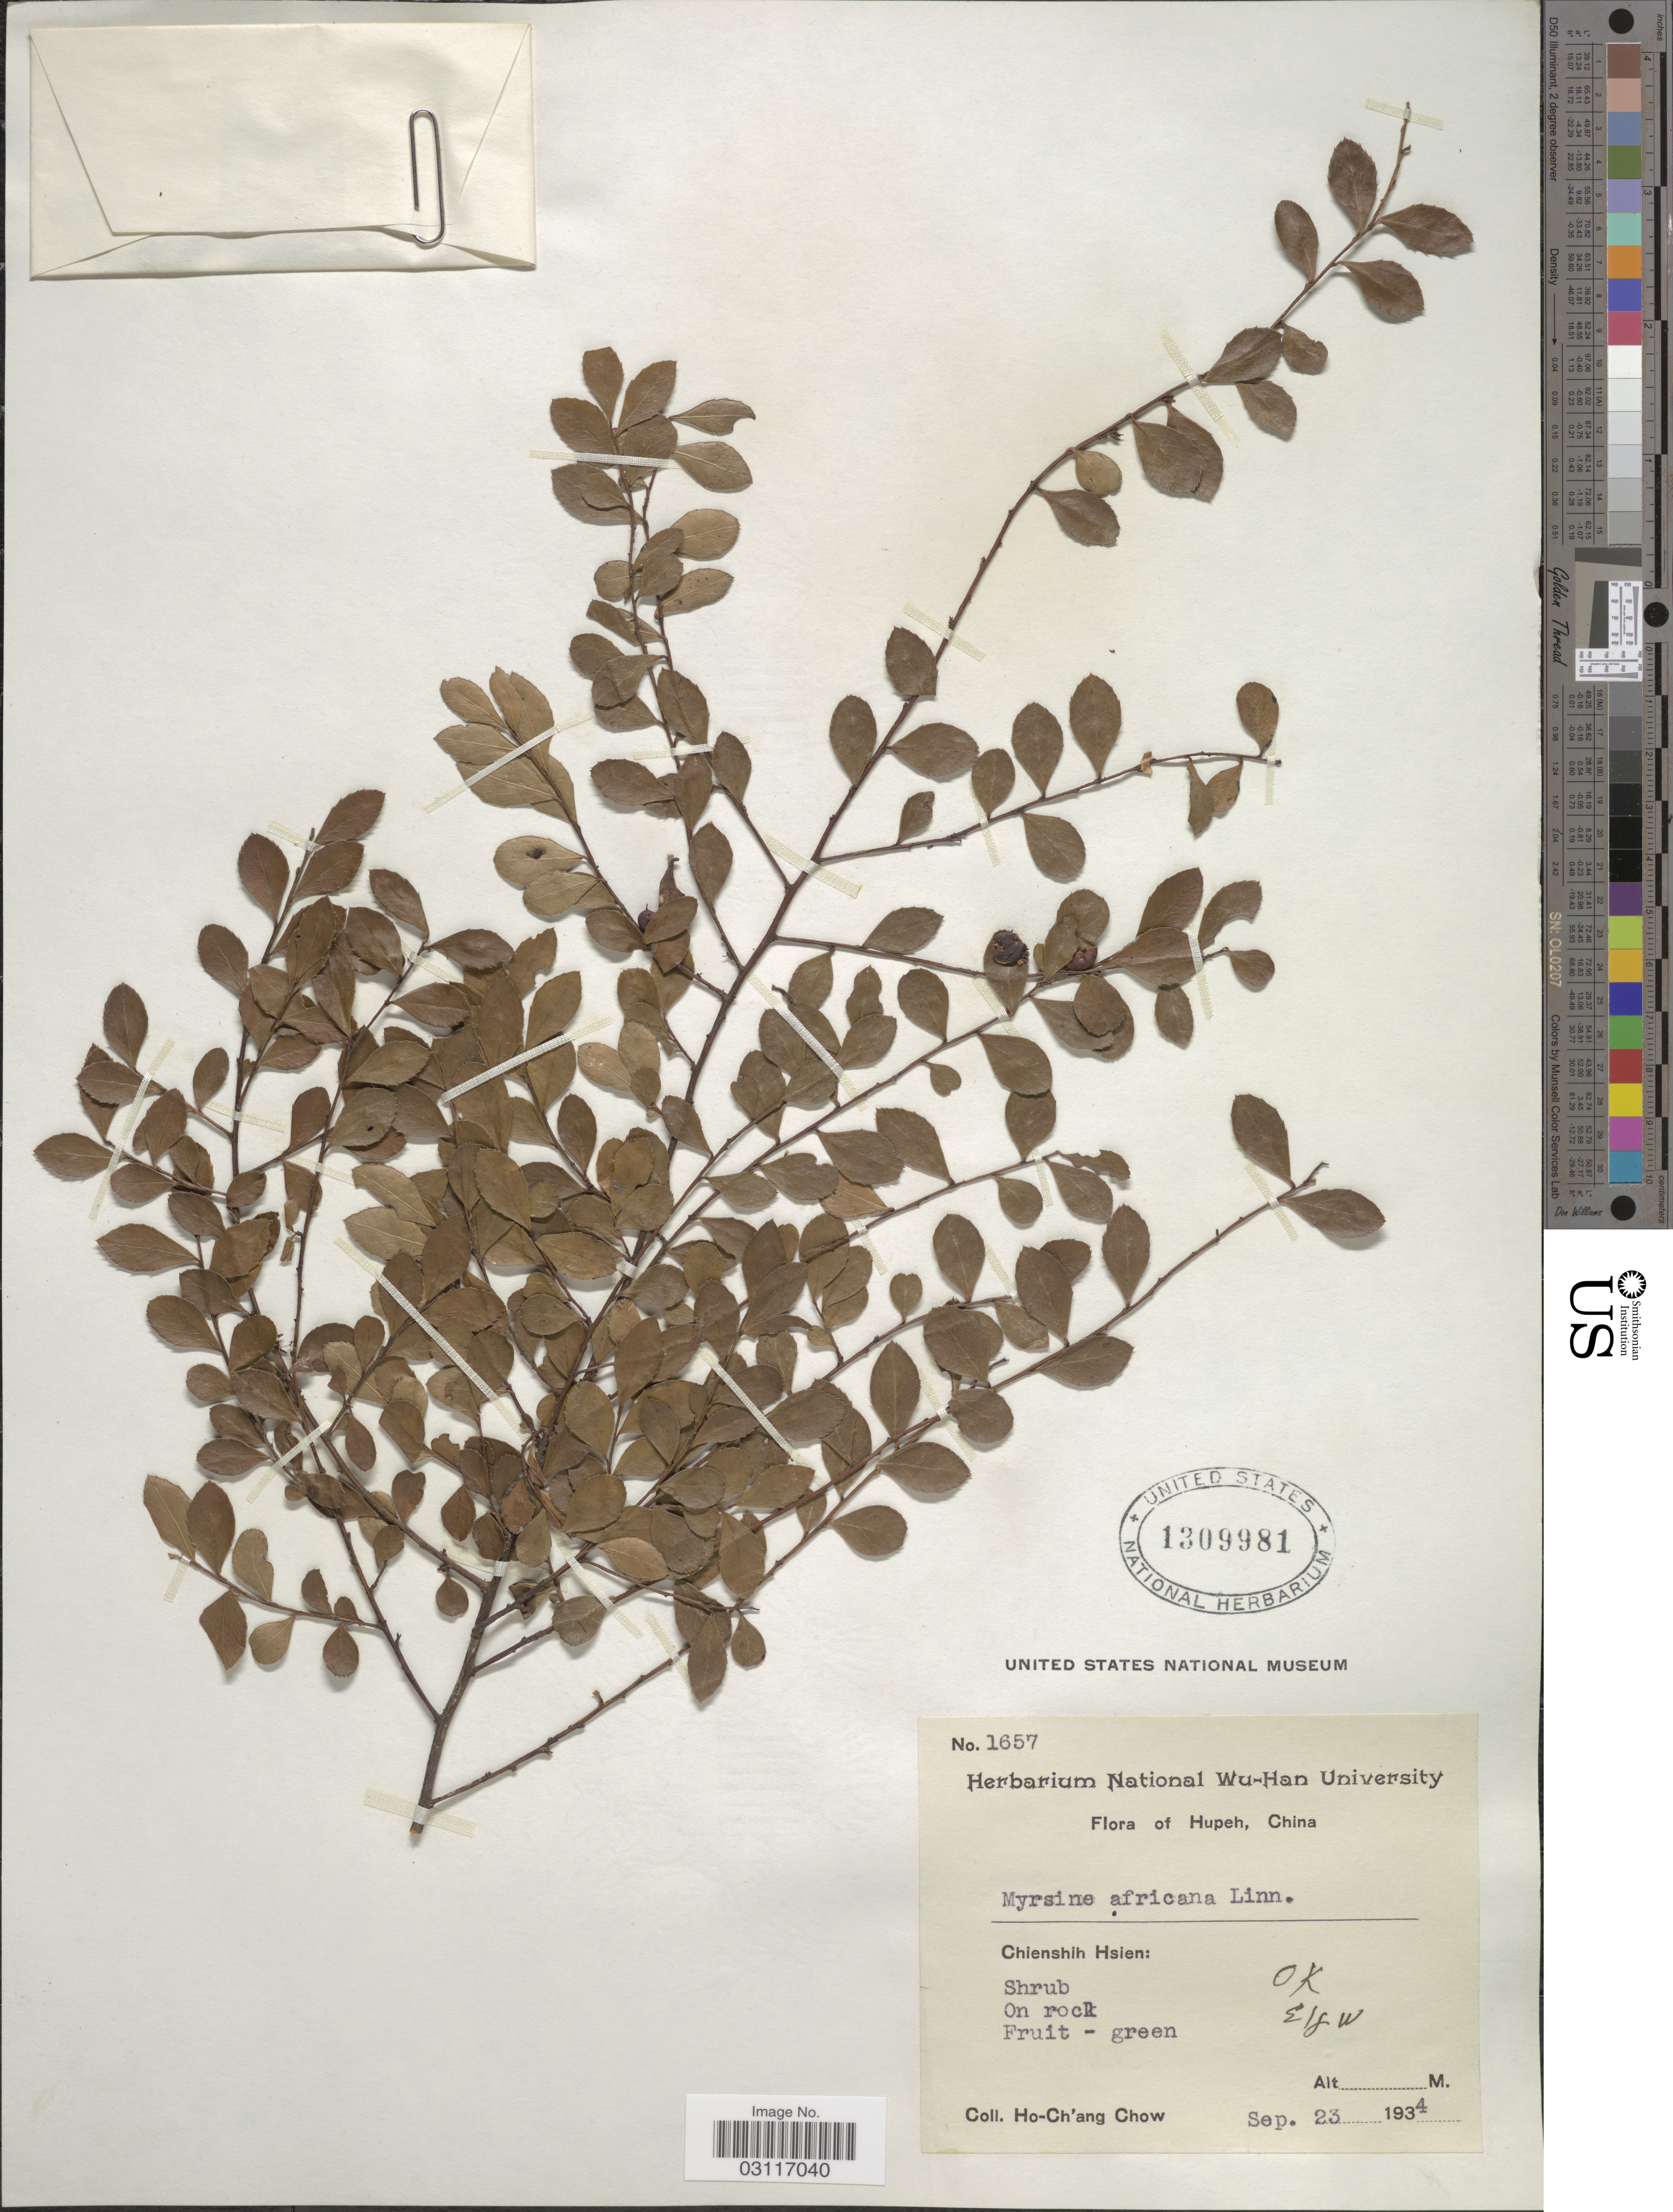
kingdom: Plantae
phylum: Tracheophyta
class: Magnoliopsida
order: Ericales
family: Primulaceae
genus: Myrsine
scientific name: Myrsine africana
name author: L.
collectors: H. Chow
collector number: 1657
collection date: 1934-09-23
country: China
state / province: Hubei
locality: Hupeh. Chienshih Hsien: Shrub. On rock.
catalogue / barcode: US 1309981